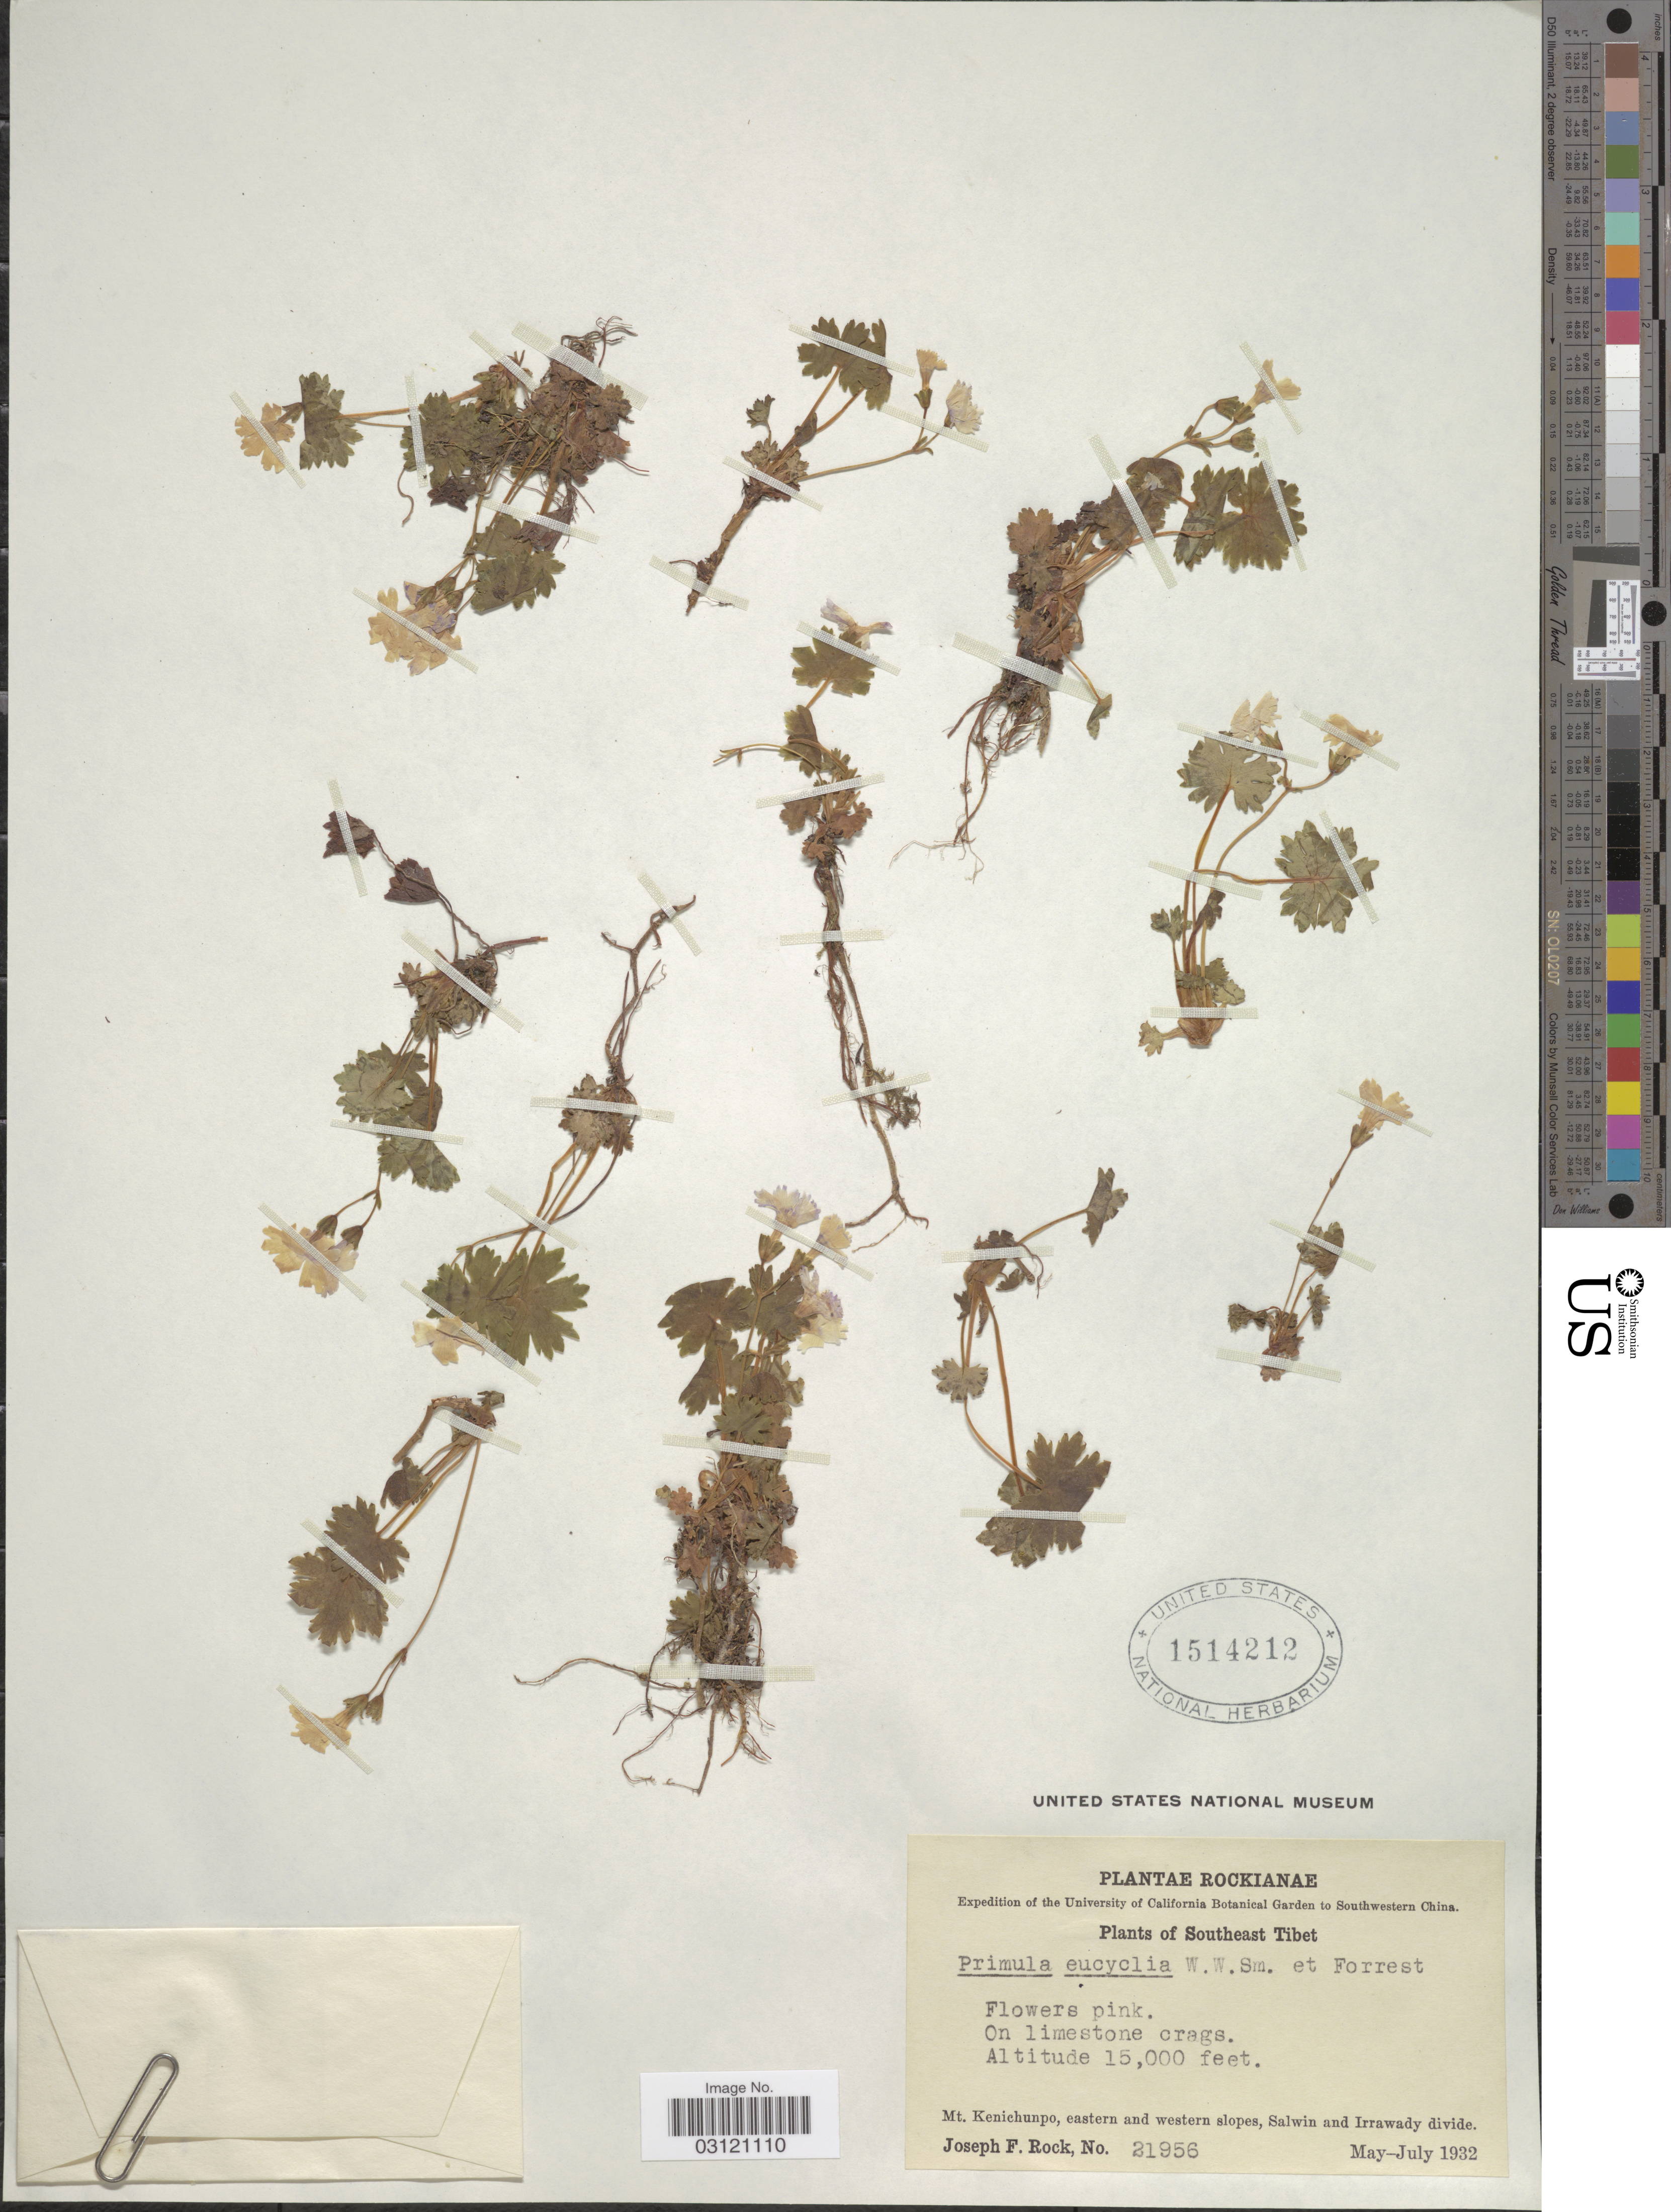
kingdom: Plantae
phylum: Tracheophyta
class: Magnoliopsida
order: Ericales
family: Primulaceae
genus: Primula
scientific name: Primula eucyclia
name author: W.W. Sm. & Forrest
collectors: J. F. Rock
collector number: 21956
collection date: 1932-05/1932-07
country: China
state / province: Xizang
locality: Southwestern China. Southeast Tibet. Mt. Kenichunpo, eastern and western slopes, Salwin and Irrawady divide.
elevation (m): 4572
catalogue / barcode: US 1514212